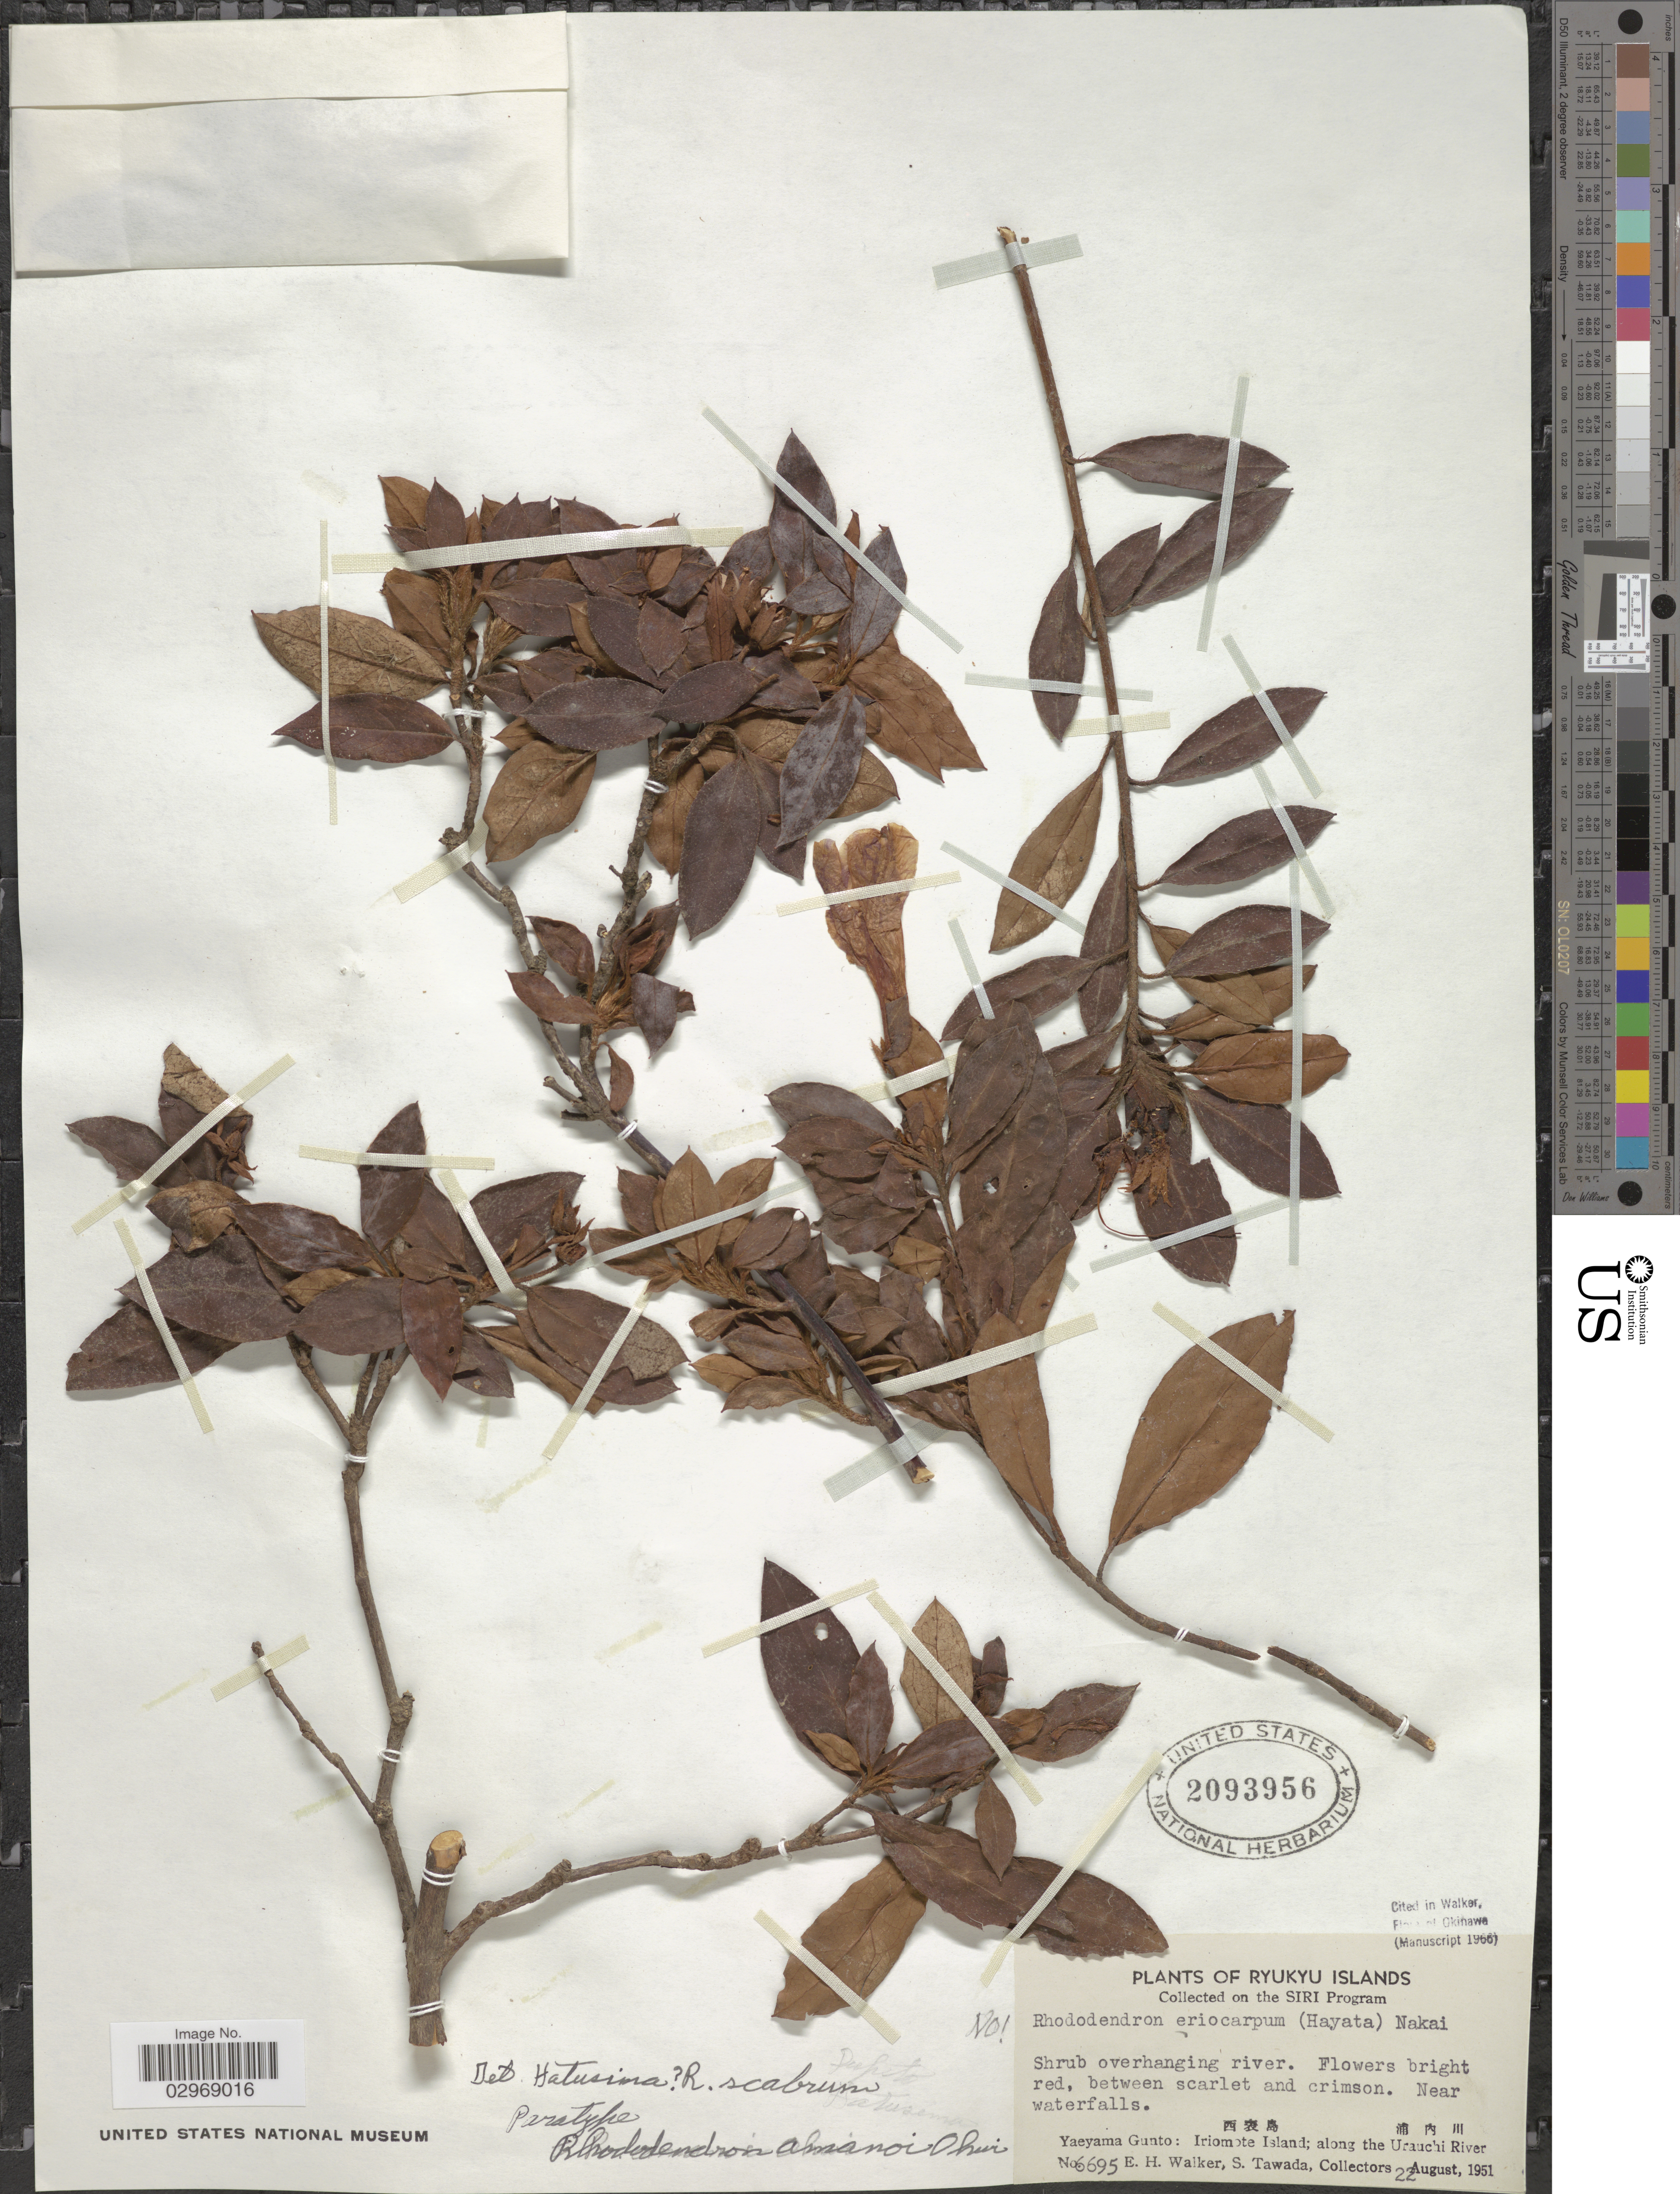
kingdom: Plantae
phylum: Tracheophyta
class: Magnoliopsida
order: Ericales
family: Ericaceae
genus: Rhododendron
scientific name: Rhododendron amanoi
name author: Ohwi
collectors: E. H. Walker & S. Tawada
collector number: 6695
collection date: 1951-08-22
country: Japan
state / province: Okinawa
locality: Ryukyu Islands. Yaeyama Gunto: Iriomote Island; along the Urauchi River.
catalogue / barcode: US 2093956